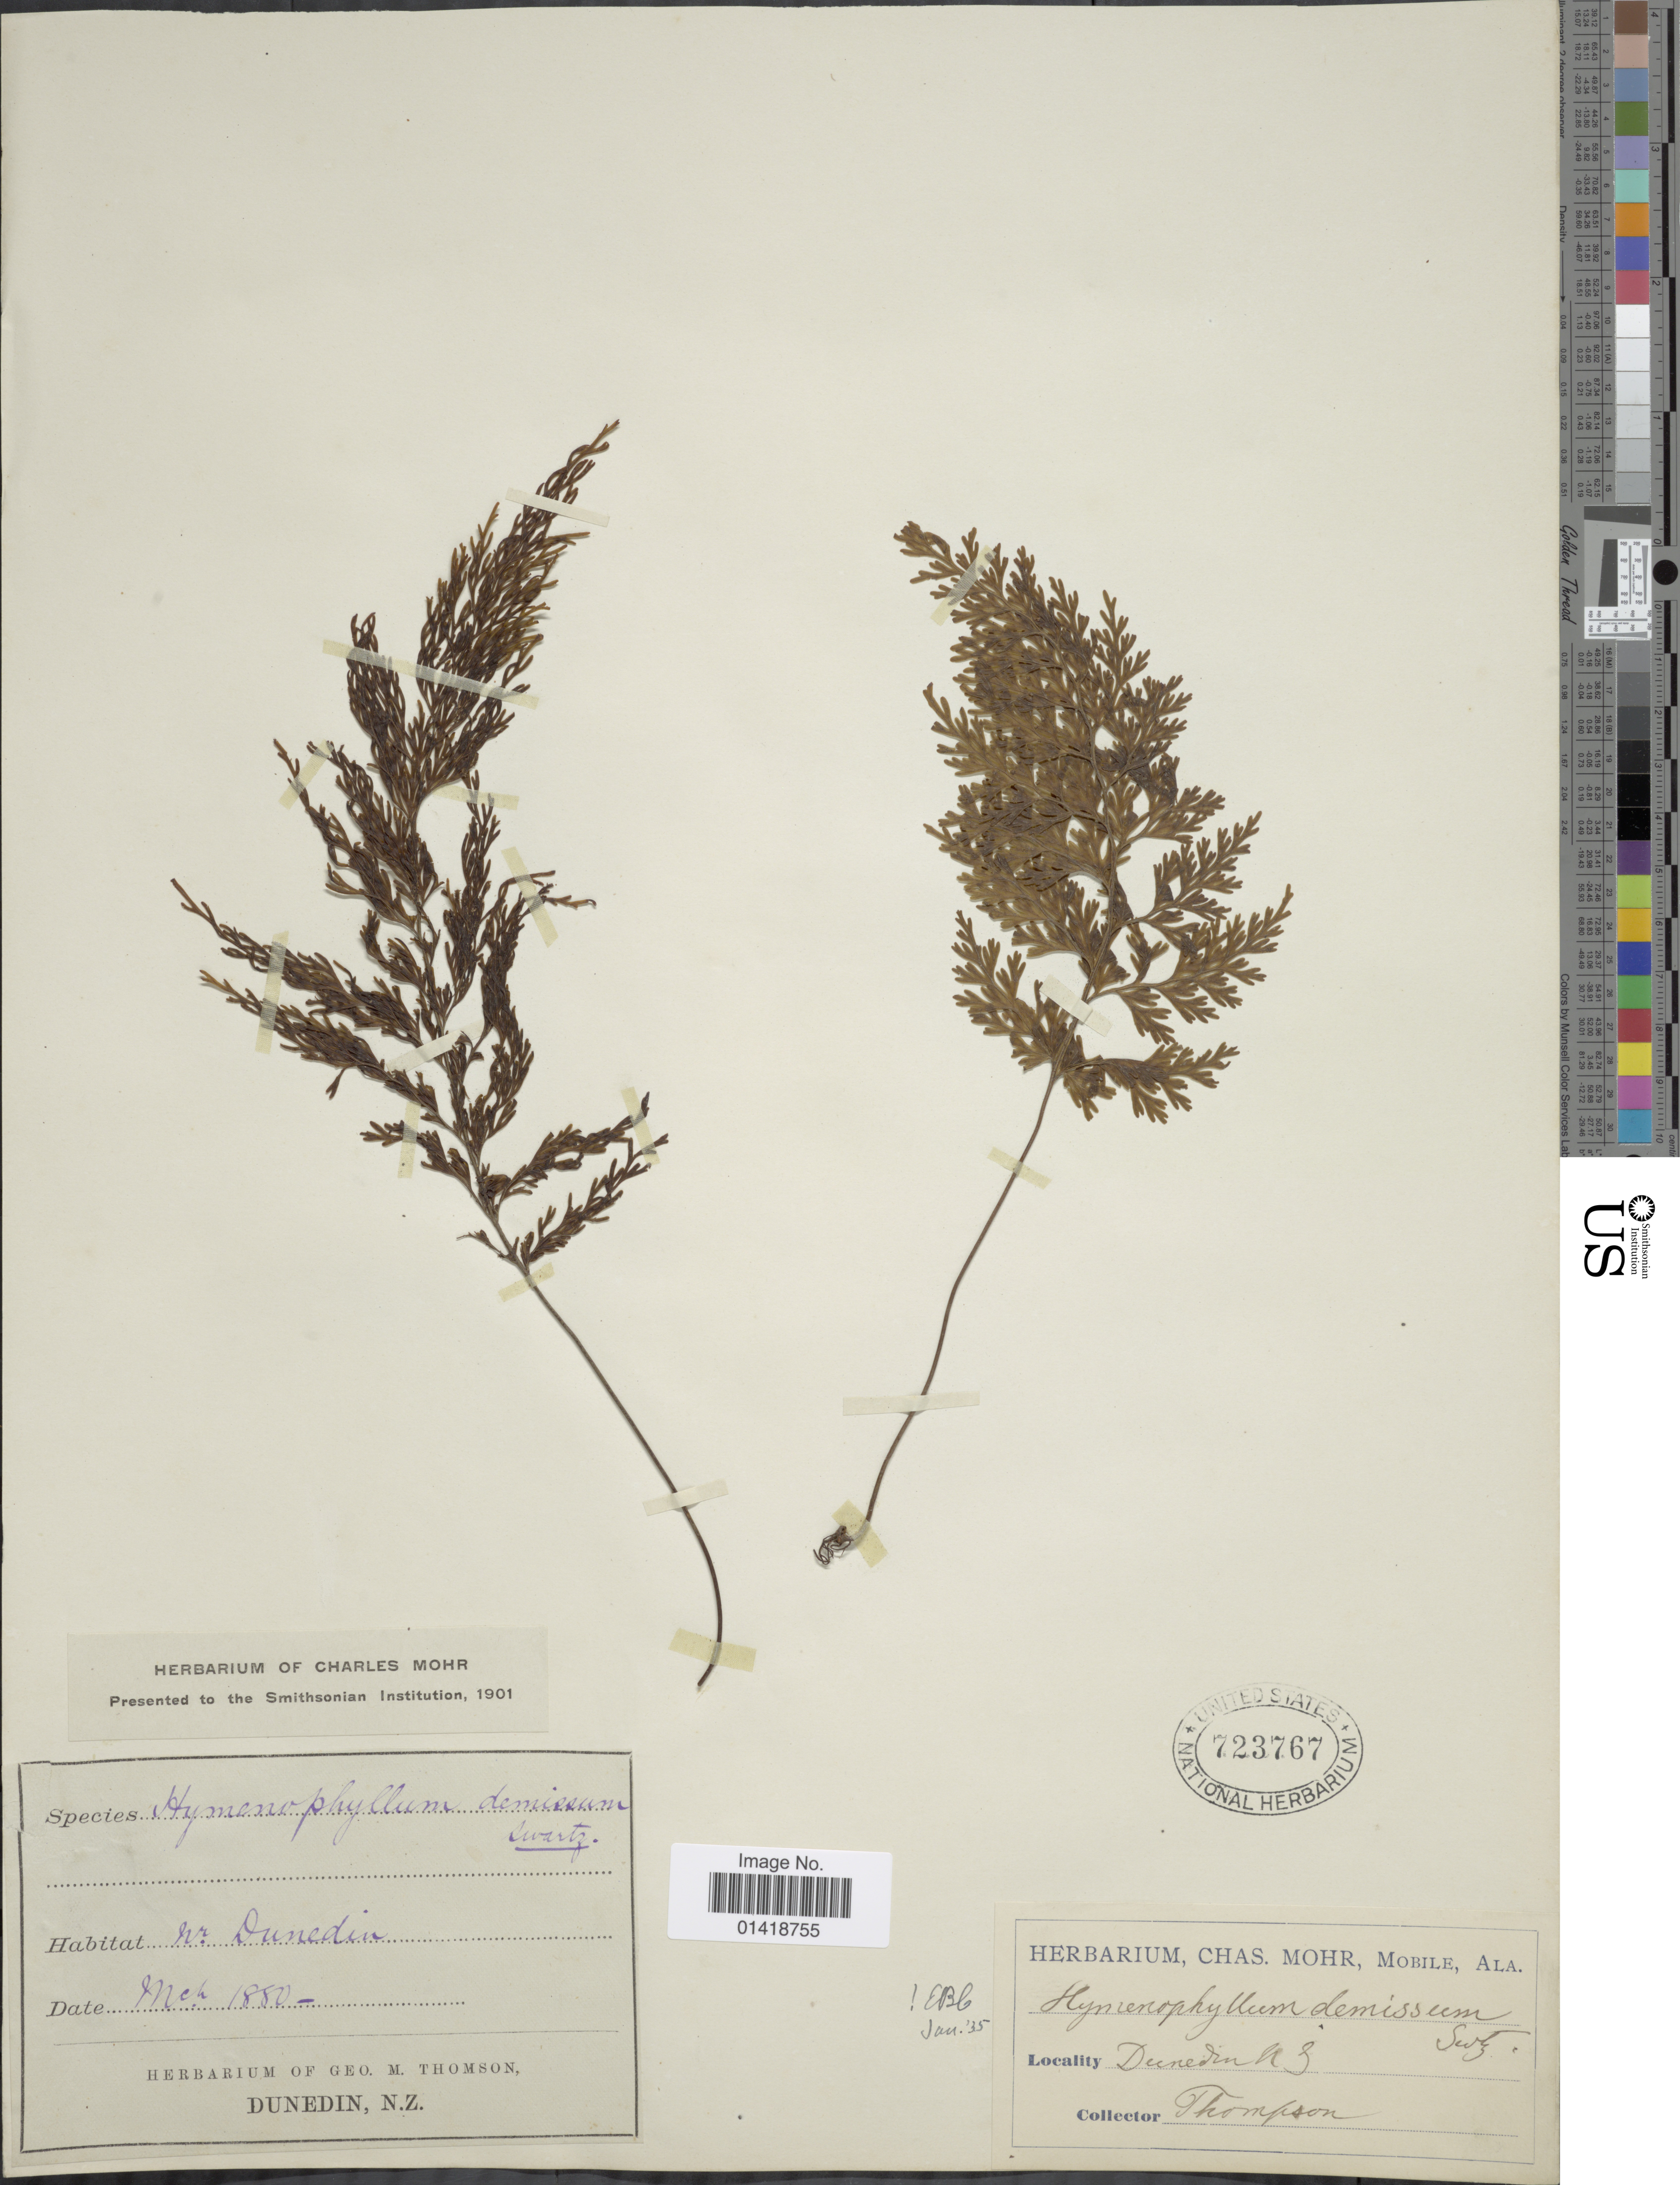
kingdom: Plantae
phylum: Tracheophyta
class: Polypodiopsida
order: Hymenophyllales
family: Hymenophyllaceae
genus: Hymenophyllum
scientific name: Hymenophyllum demissum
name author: Sw.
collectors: Thompson, --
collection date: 1880-03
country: New Zealand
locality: Dunedin. N.Z.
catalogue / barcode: US 723767